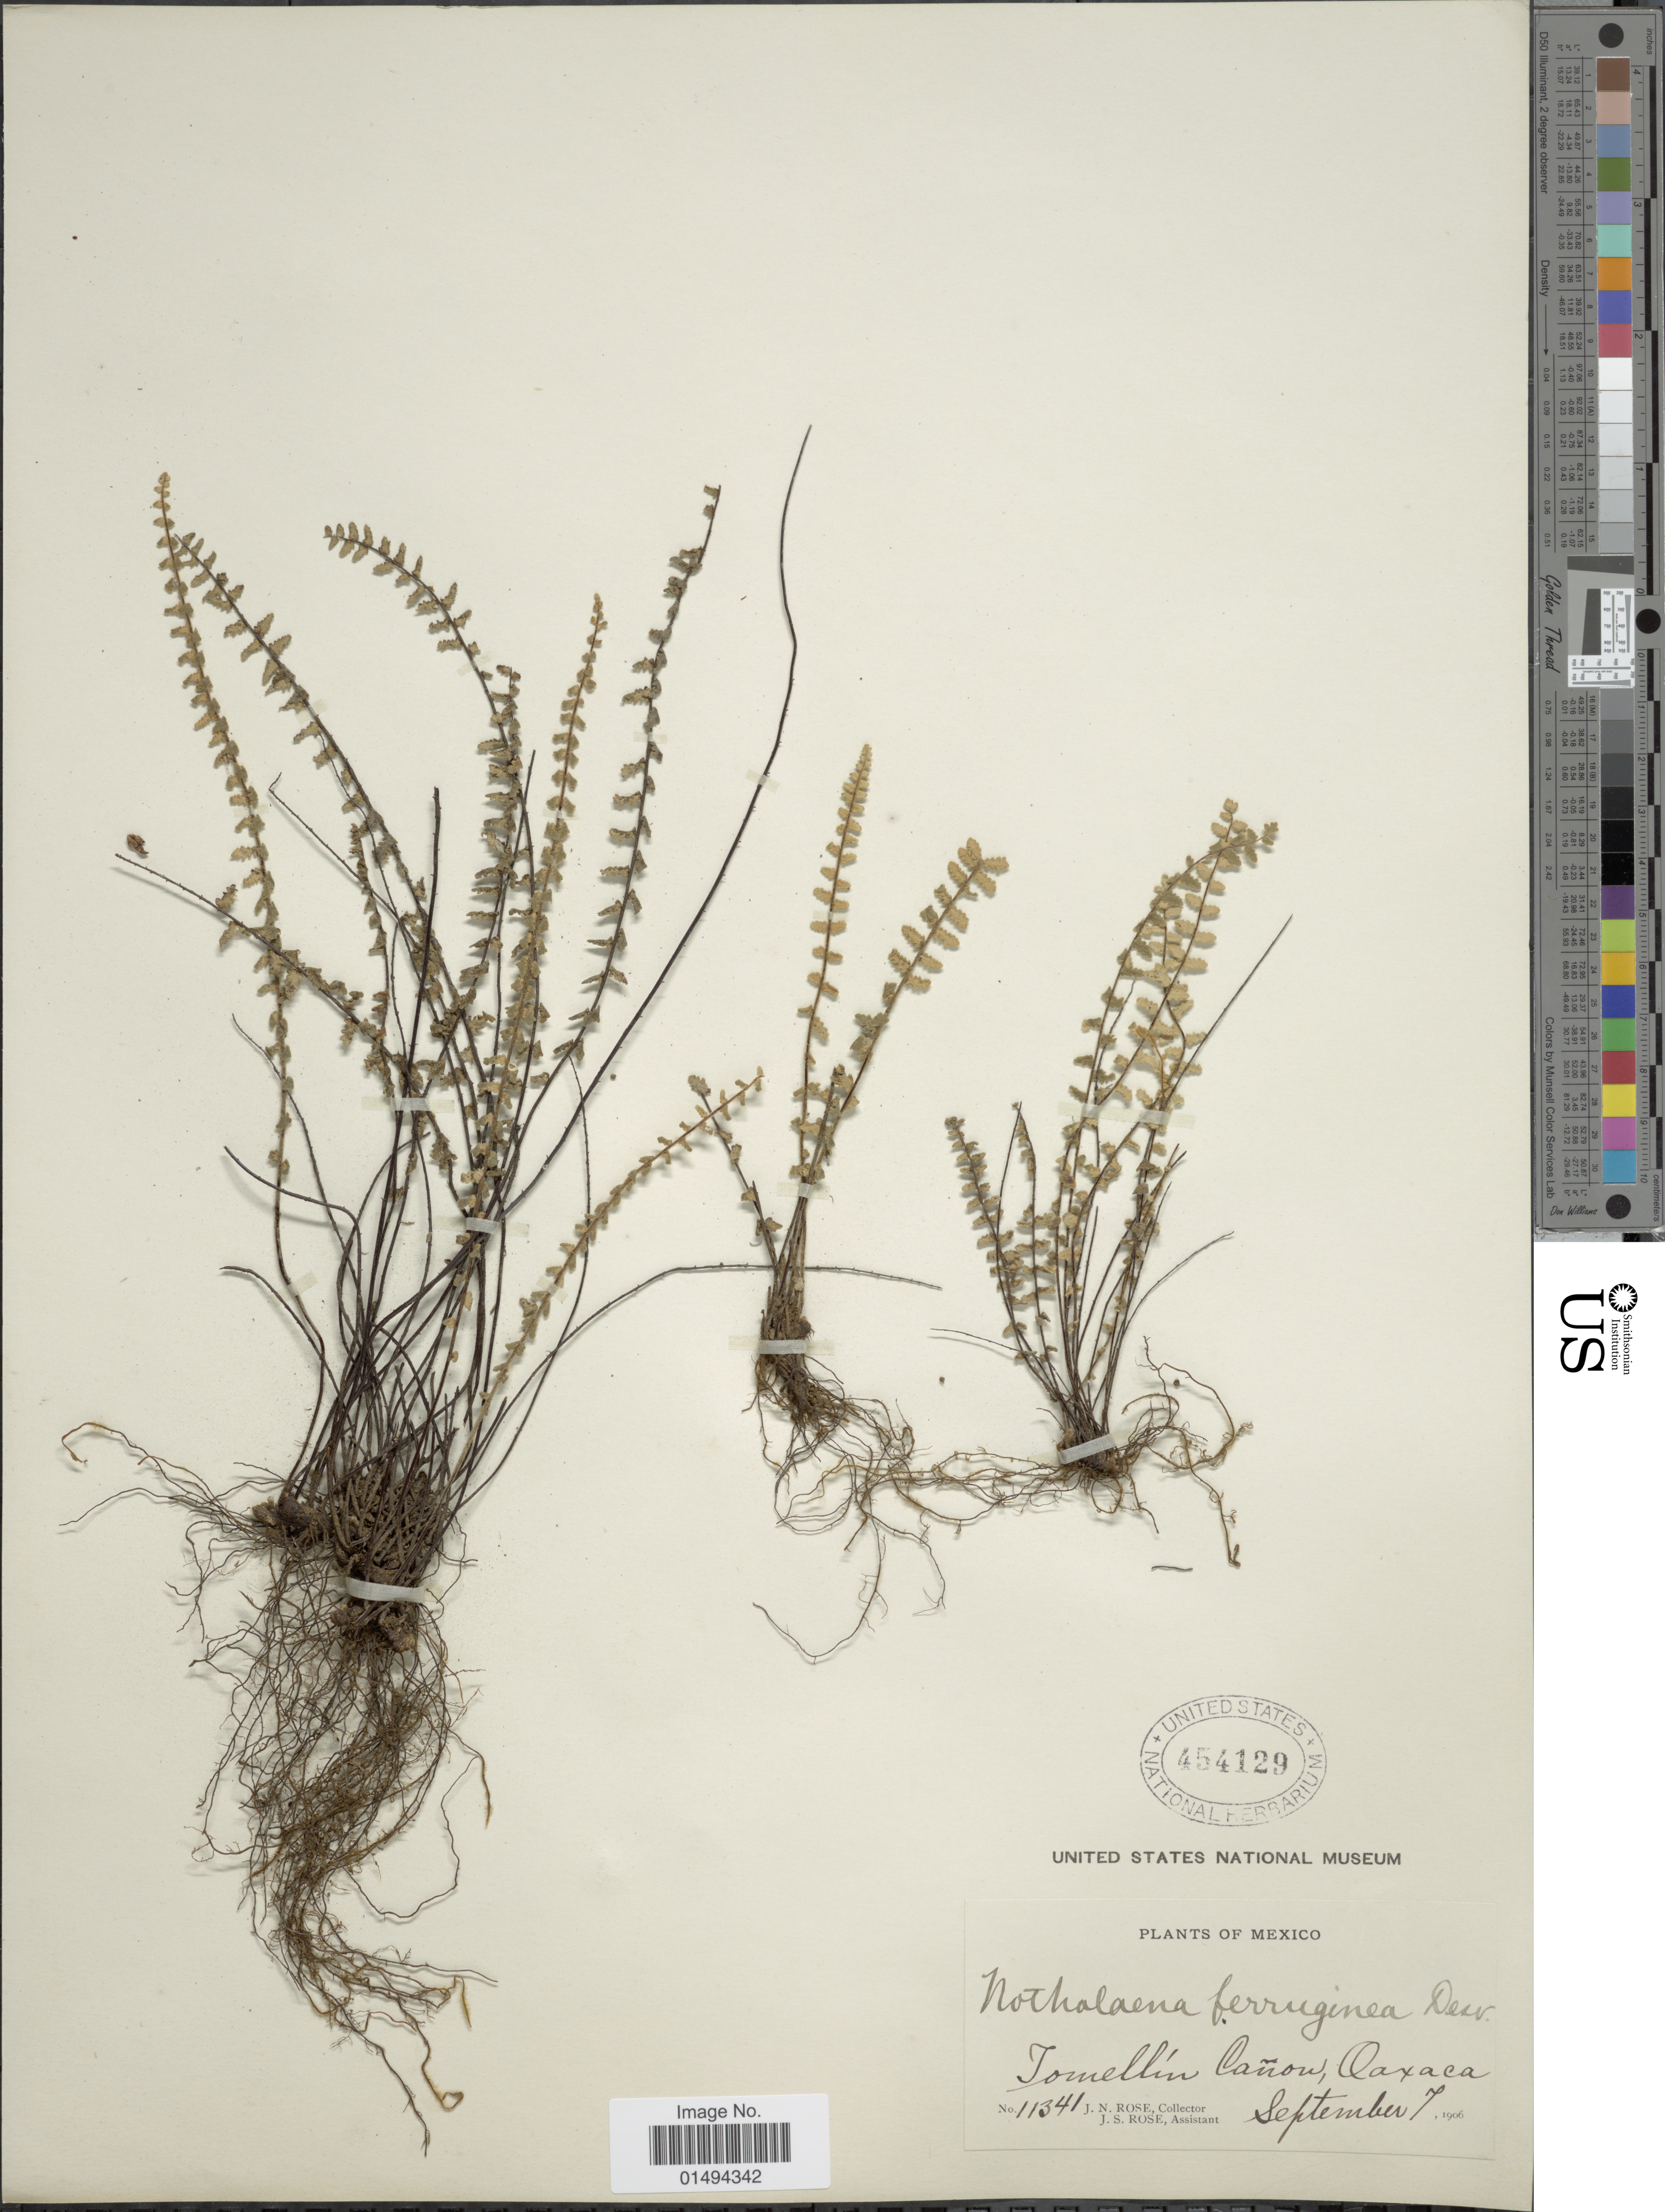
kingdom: Plantae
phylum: Tracheophyta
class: Polypodiopsida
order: Polypodiales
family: Pteridaceae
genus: Myriopteris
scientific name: Myriopteris aurea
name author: (Poir.) Grusz & Windham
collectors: J. N. Rose & J. S. Rose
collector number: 11341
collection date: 1906-09-07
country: Mexico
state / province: Oaxaca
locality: Tomellín Canon.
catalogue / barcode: US 454129